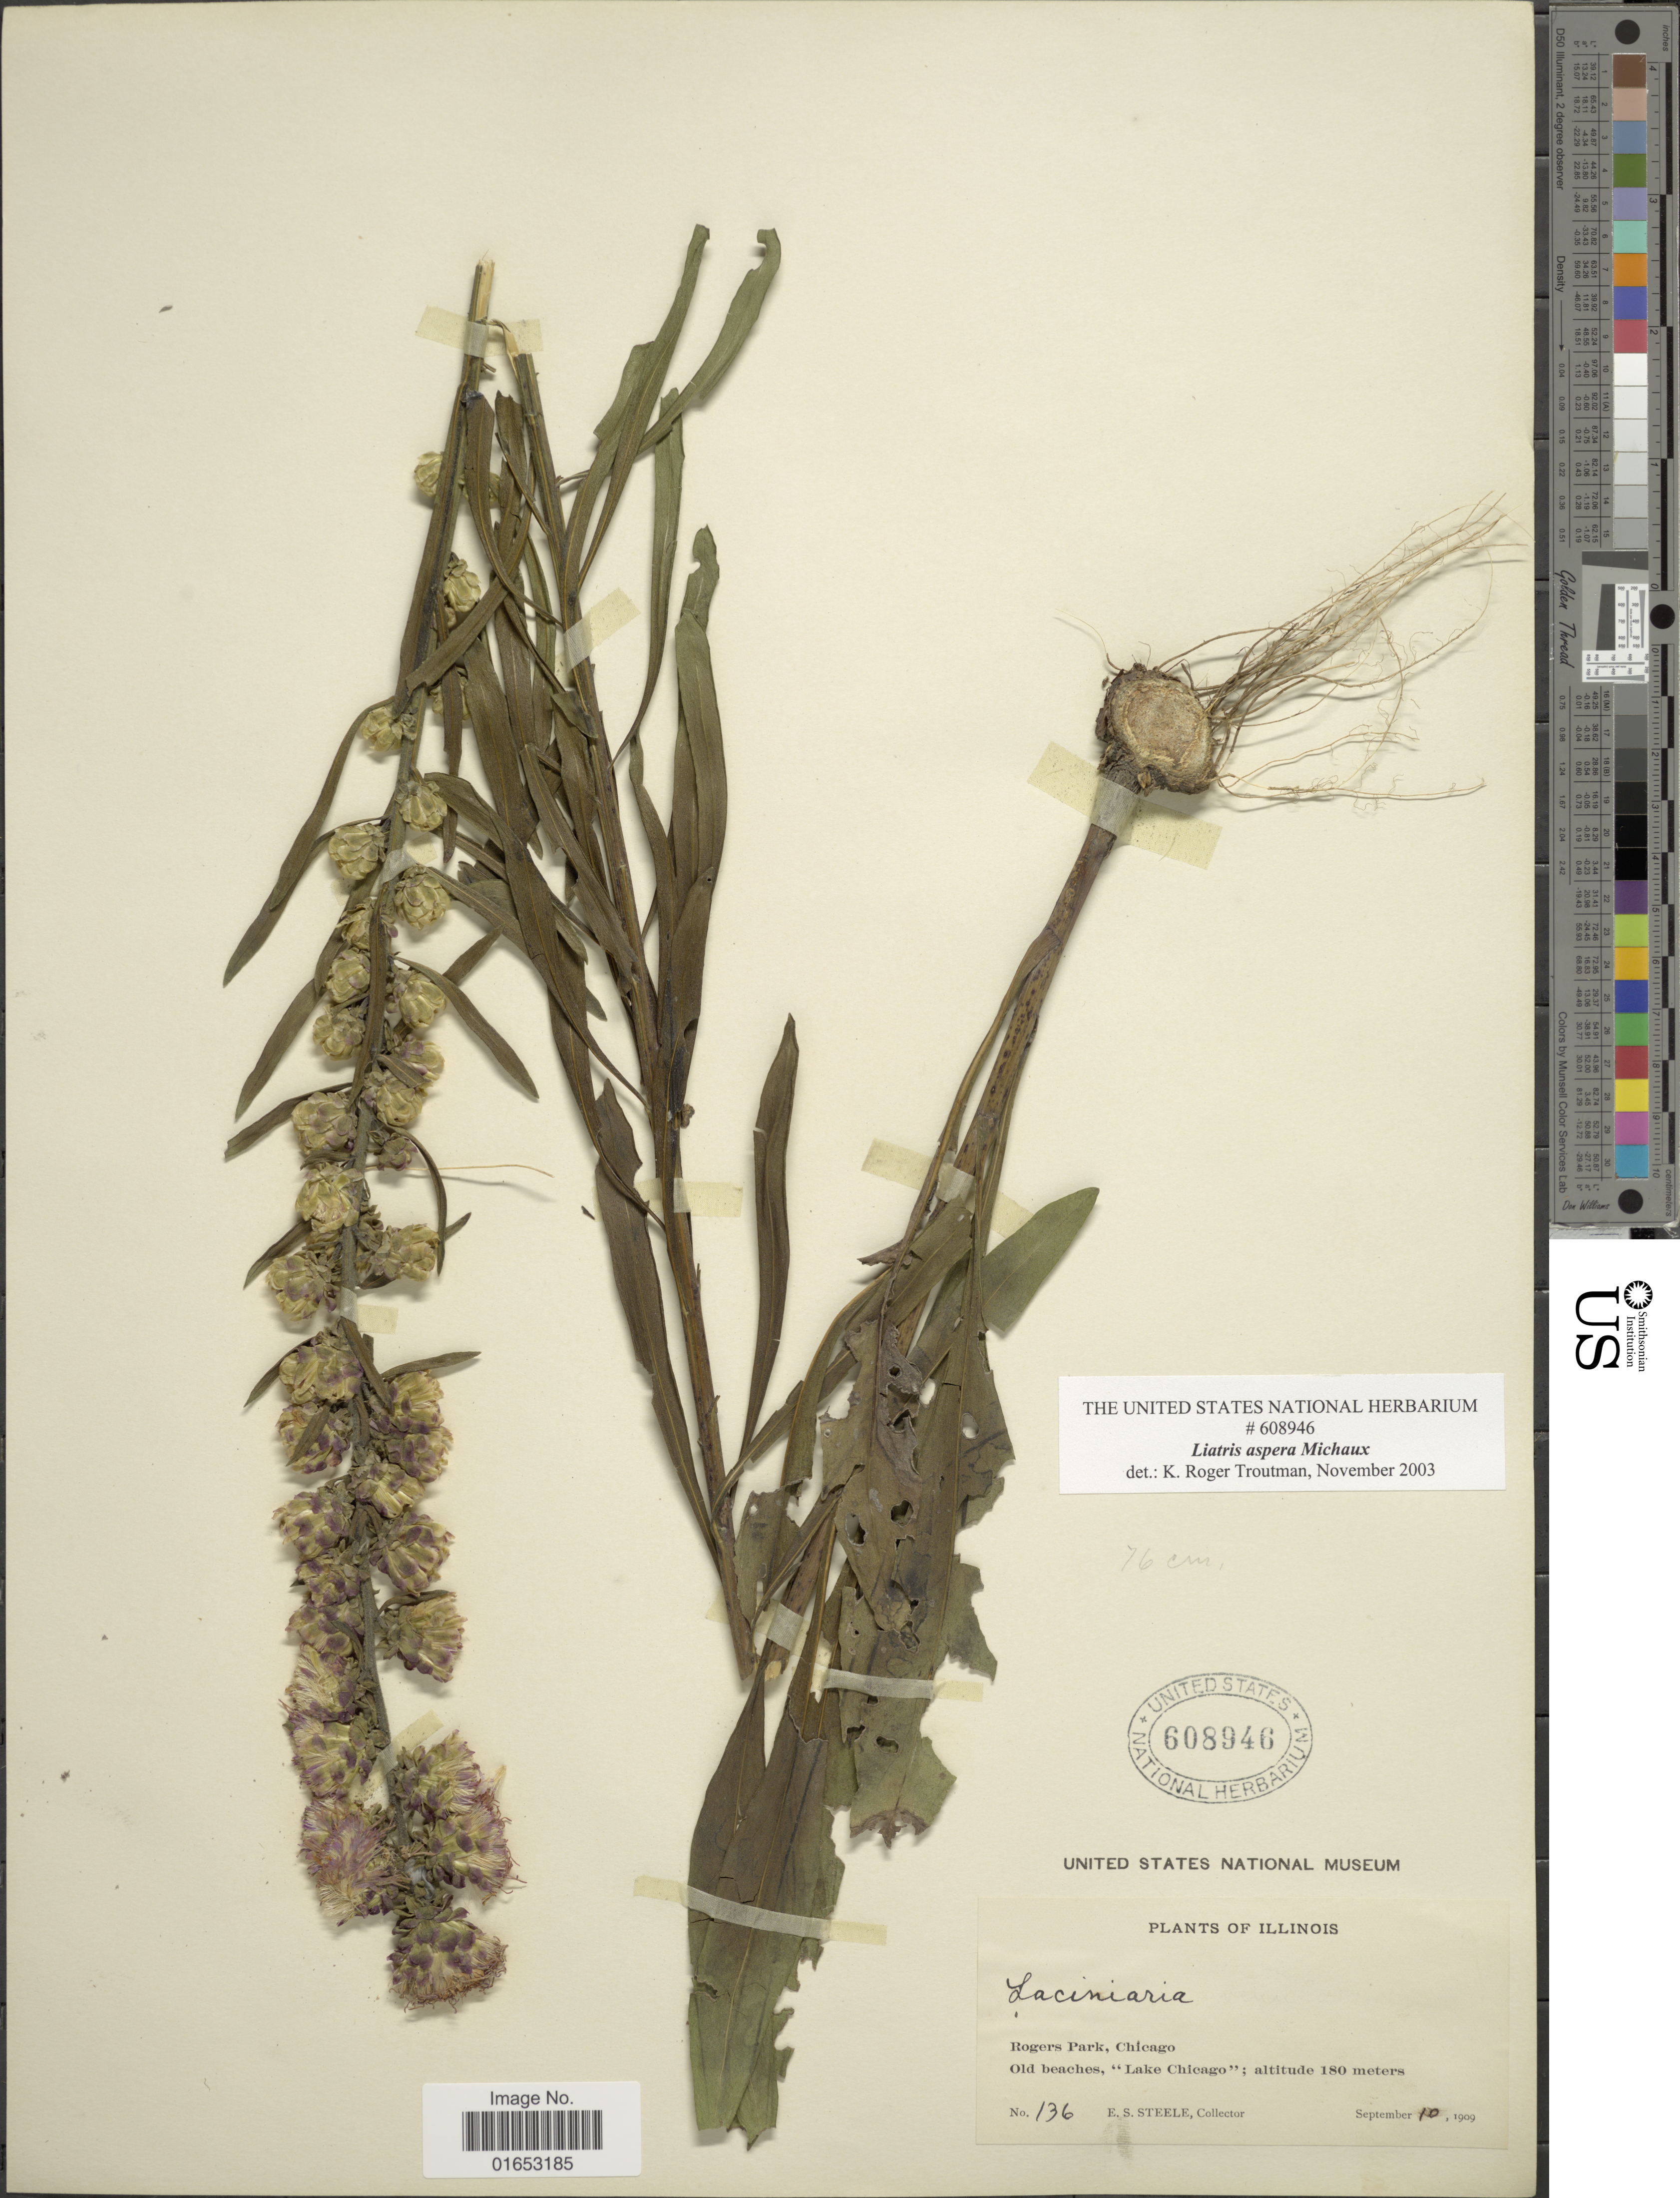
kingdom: Plantae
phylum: Tracheophyta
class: Magnoliopsida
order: Asterales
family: Asteraceae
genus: Liatris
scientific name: Liatris aspera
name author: Michx.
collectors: E. Steele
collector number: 136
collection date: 1909-09-10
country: United States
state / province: Illinois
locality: Rogers Park, Chicago, Old Beaches, "Lake Chicago"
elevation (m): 180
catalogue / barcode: US 608946